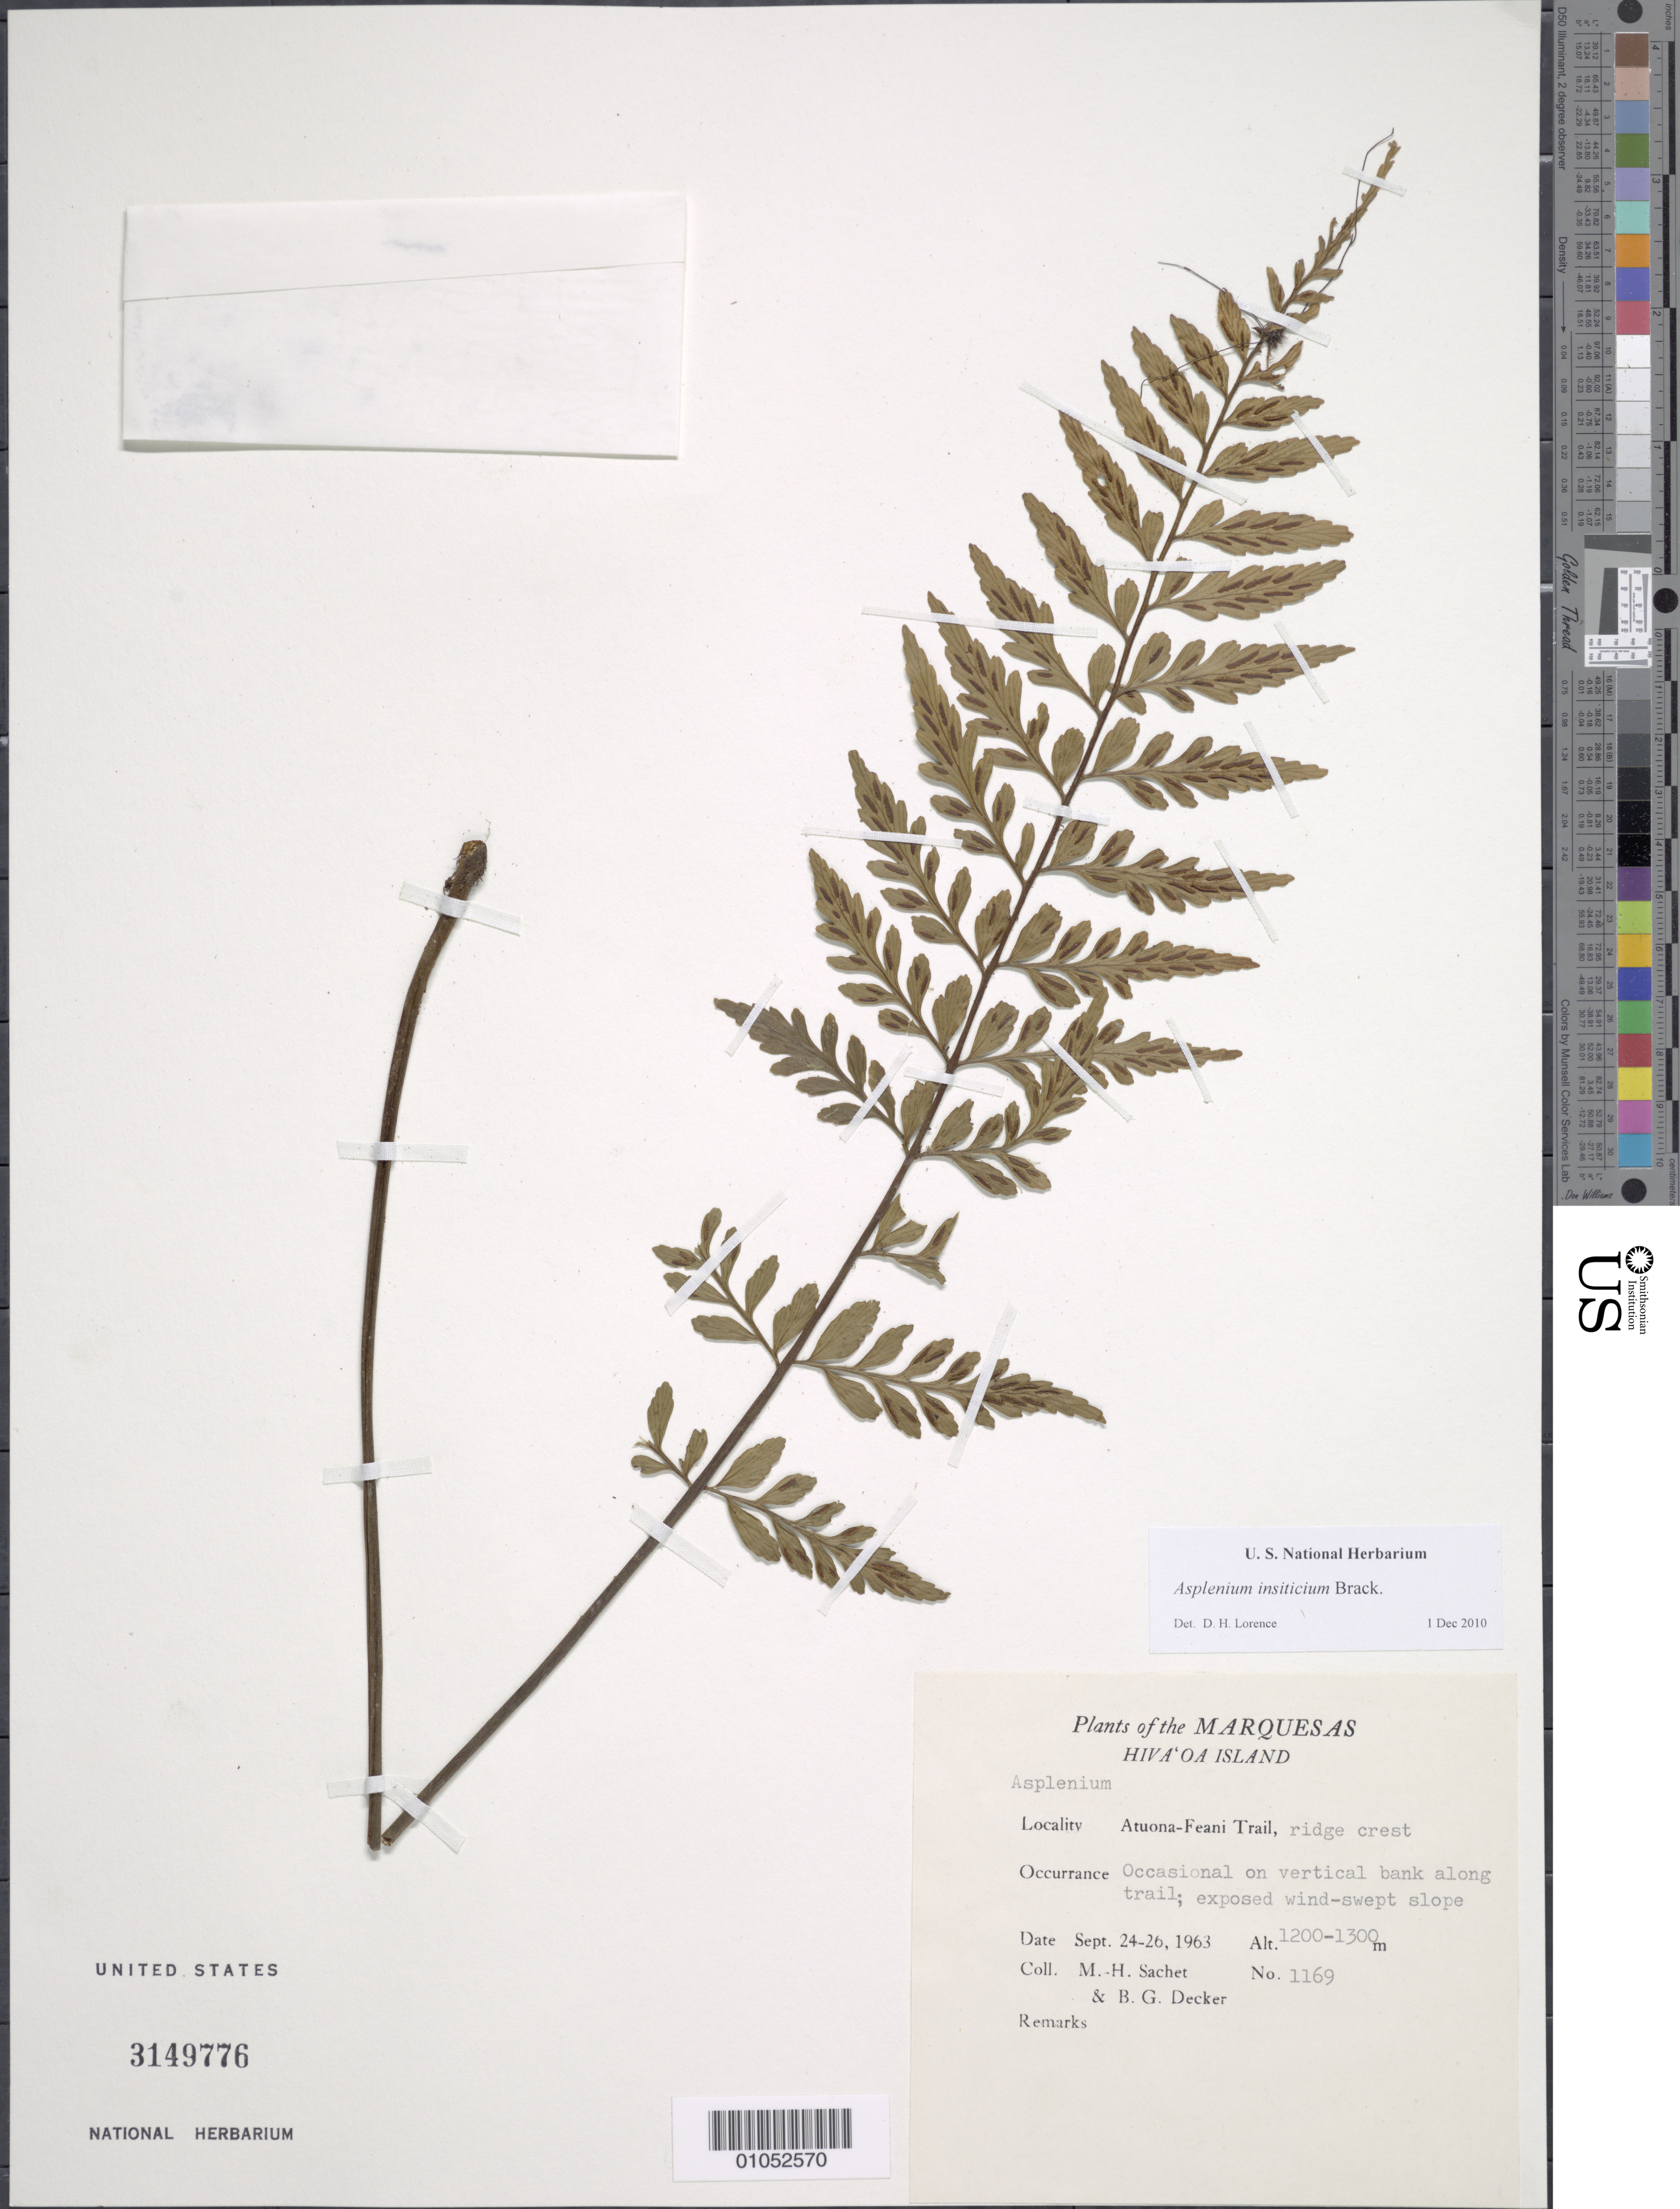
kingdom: Plantae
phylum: Tracheophyta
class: Polypodiopsida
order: Polypodiales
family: Aspleniaceae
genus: Asplenium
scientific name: Asplenium insiticium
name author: Brack. in Wilkes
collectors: M.-H. Sachet & B. G. Decker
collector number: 1169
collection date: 1963-09-24/1963-09-26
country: French Polynesia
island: Hiva Oa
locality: Atuona-Feani Trail, ridge crest.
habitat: Occasional on vertical bank along trail; exposed wind-swept slope.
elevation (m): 1200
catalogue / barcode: US 3149776